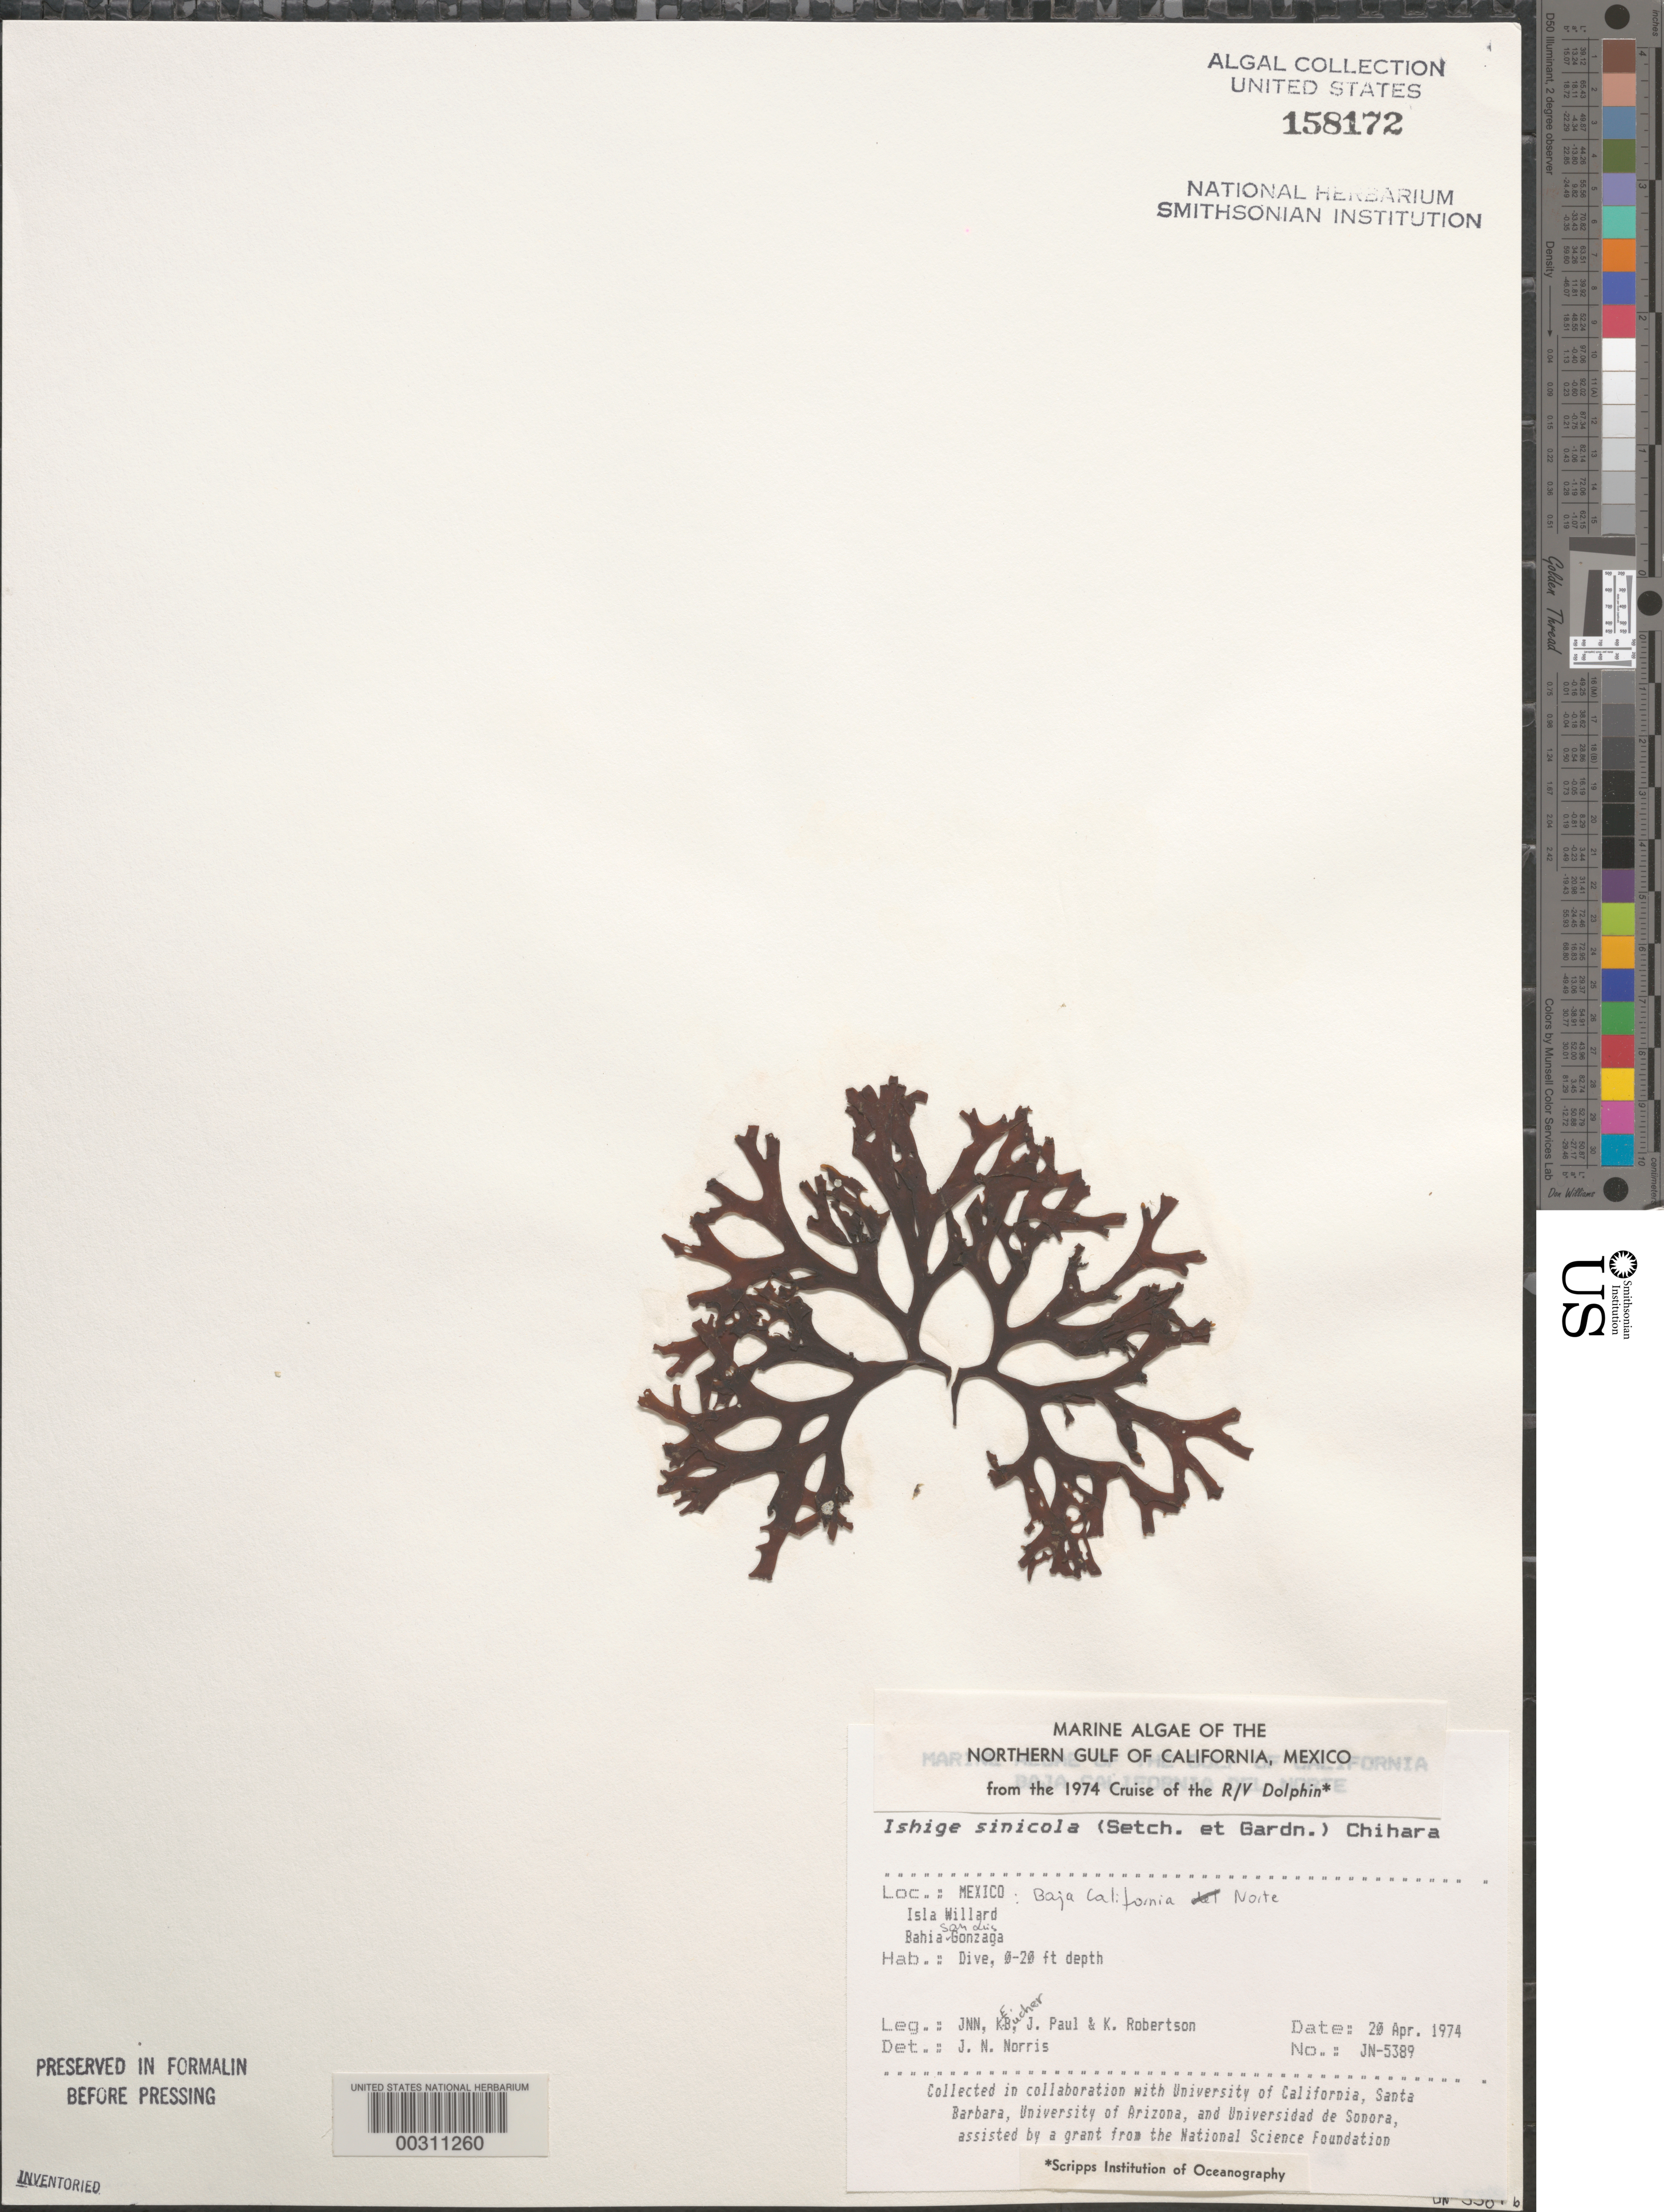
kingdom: Chromista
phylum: Ochrophyta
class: Phaeophyceae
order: Ishigeales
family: Ishigeaceae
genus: Ishige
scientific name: Ishige sinicola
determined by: Norris, James N.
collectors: J. N. Norris, K. E. Bucher, J. Paul & K. Robertson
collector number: JN-5389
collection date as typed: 20 Apr 1974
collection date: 1974-04-20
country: Mexico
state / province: Baja California Norte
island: Isla Willard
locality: Bahia San Luis Gonzaga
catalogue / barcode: US 158172